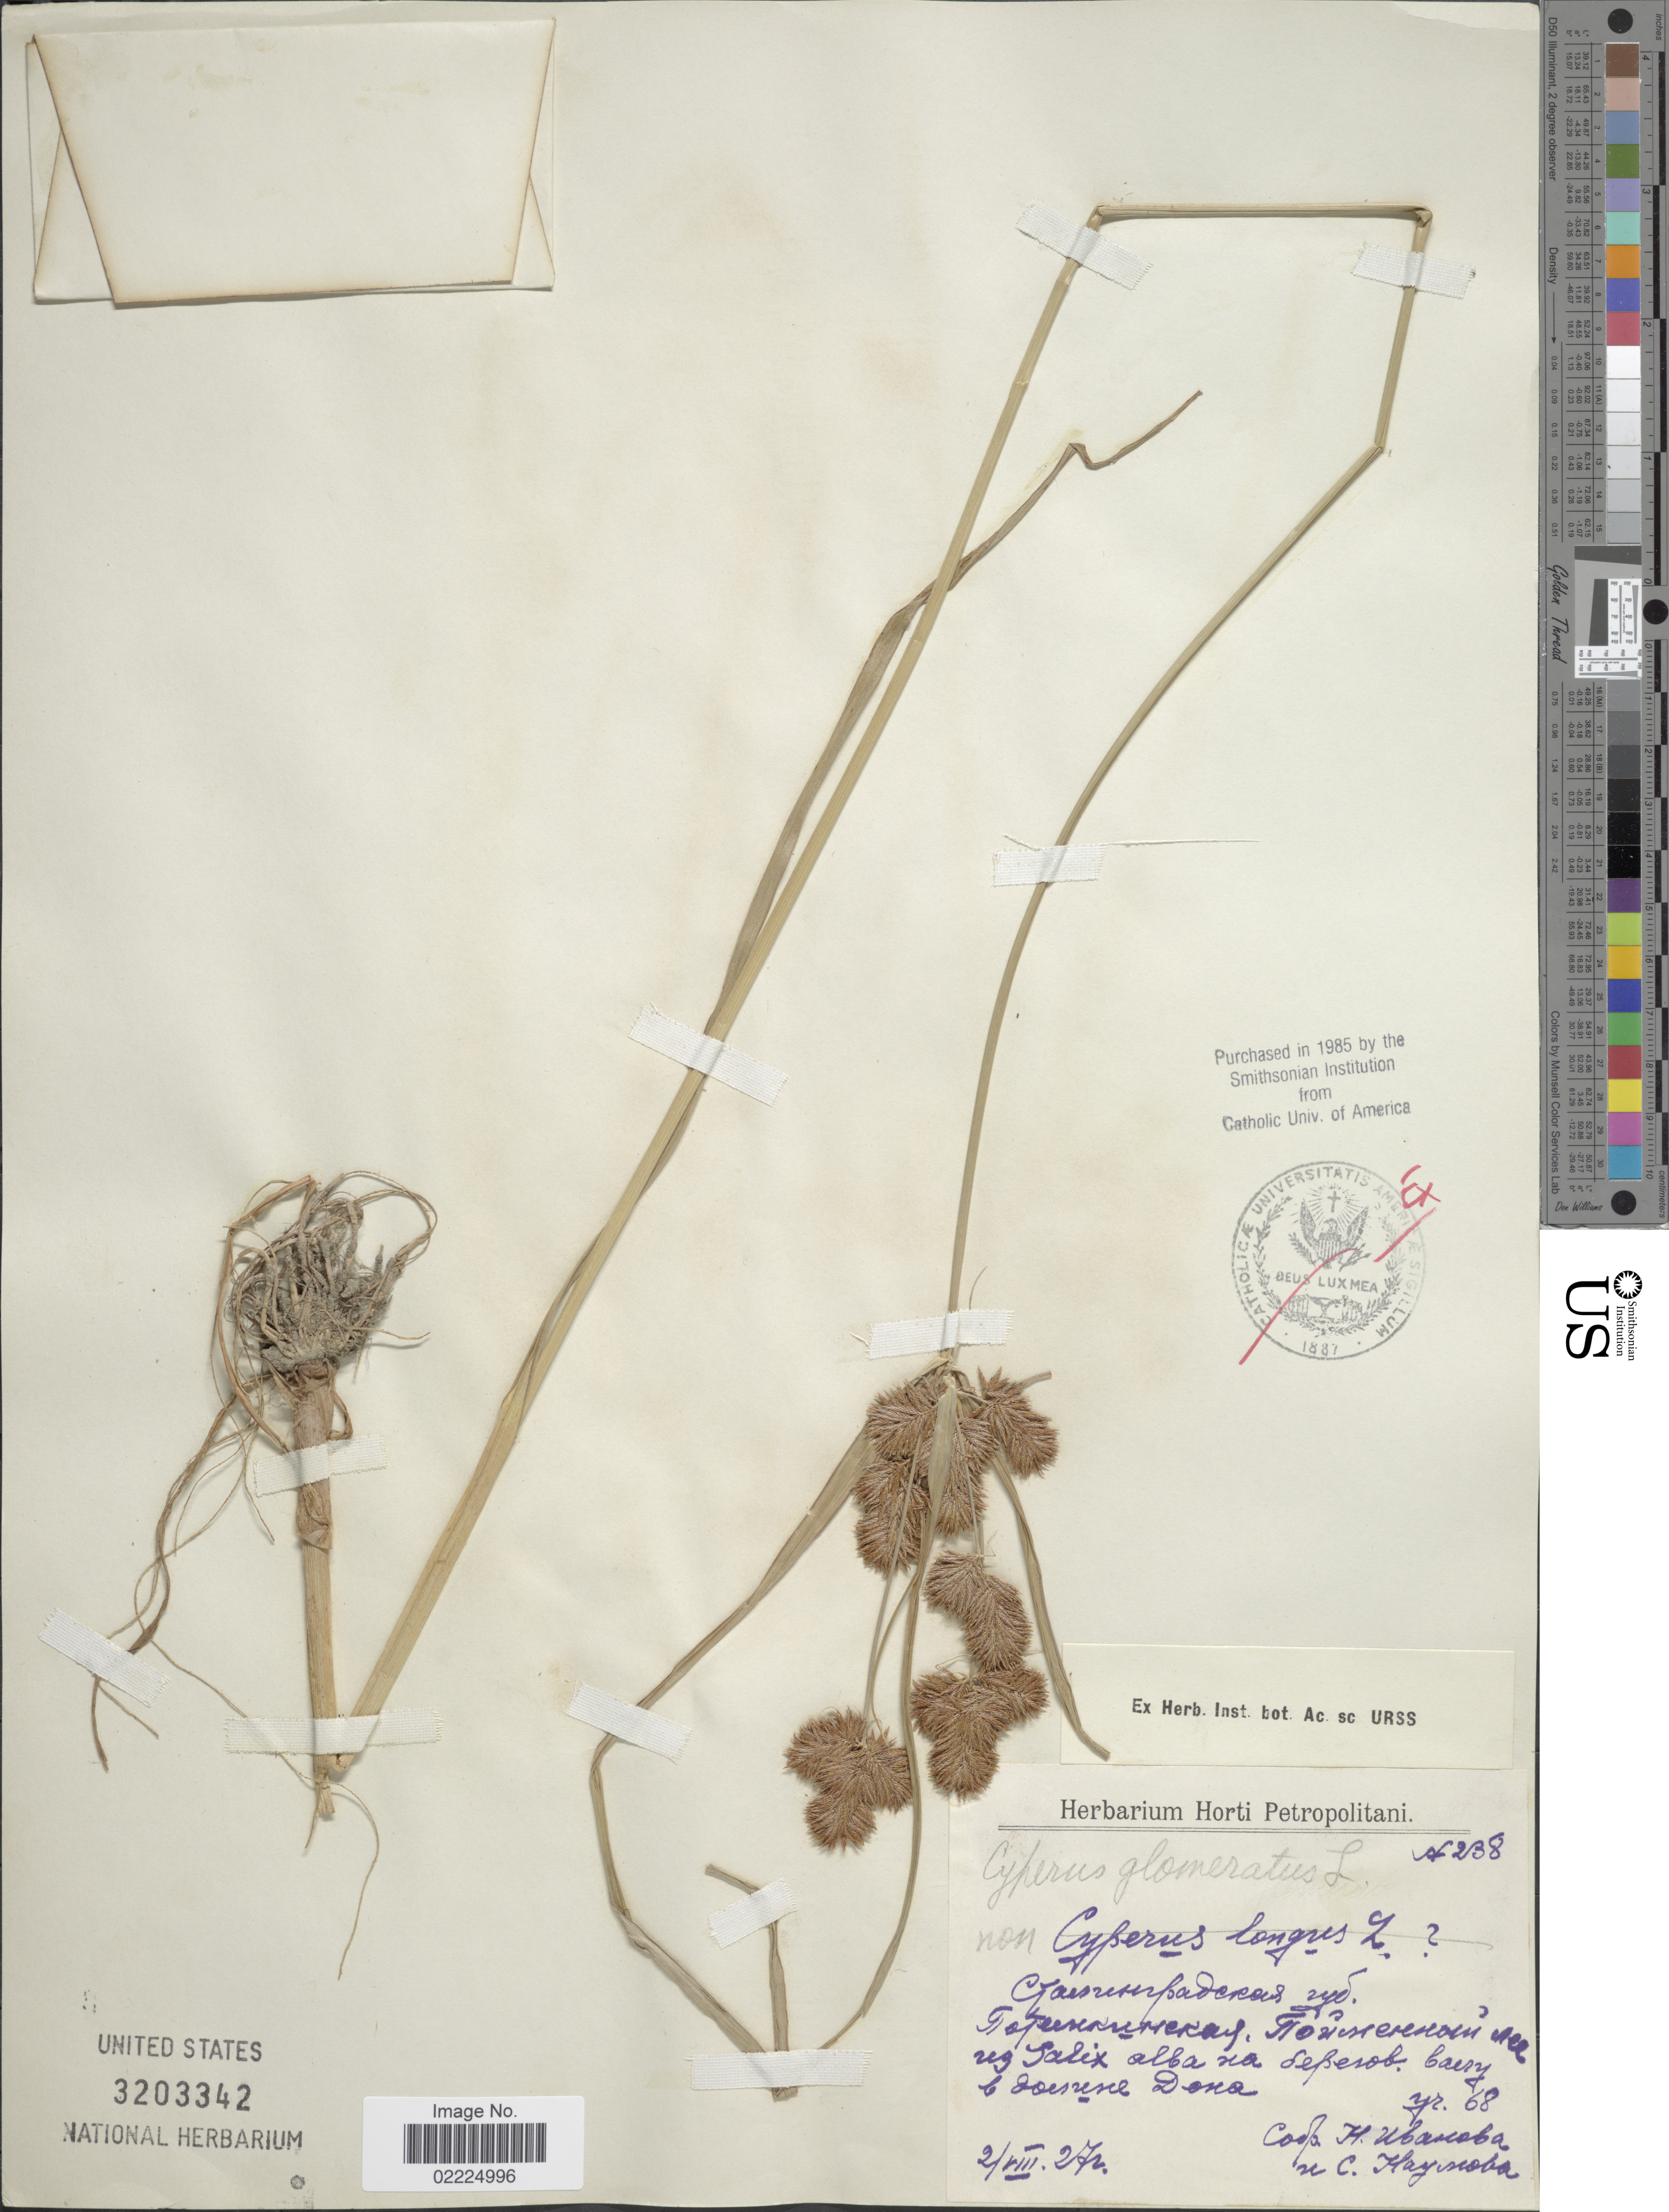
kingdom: Plantae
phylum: Tracheophyta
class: Liliopsida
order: Poales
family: Cyperaceae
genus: Cyperus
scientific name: Cyperus glomeratus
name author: L.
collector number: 238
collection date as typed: Transcribed d/m/y: 2/8/27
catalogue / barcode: US 3203342